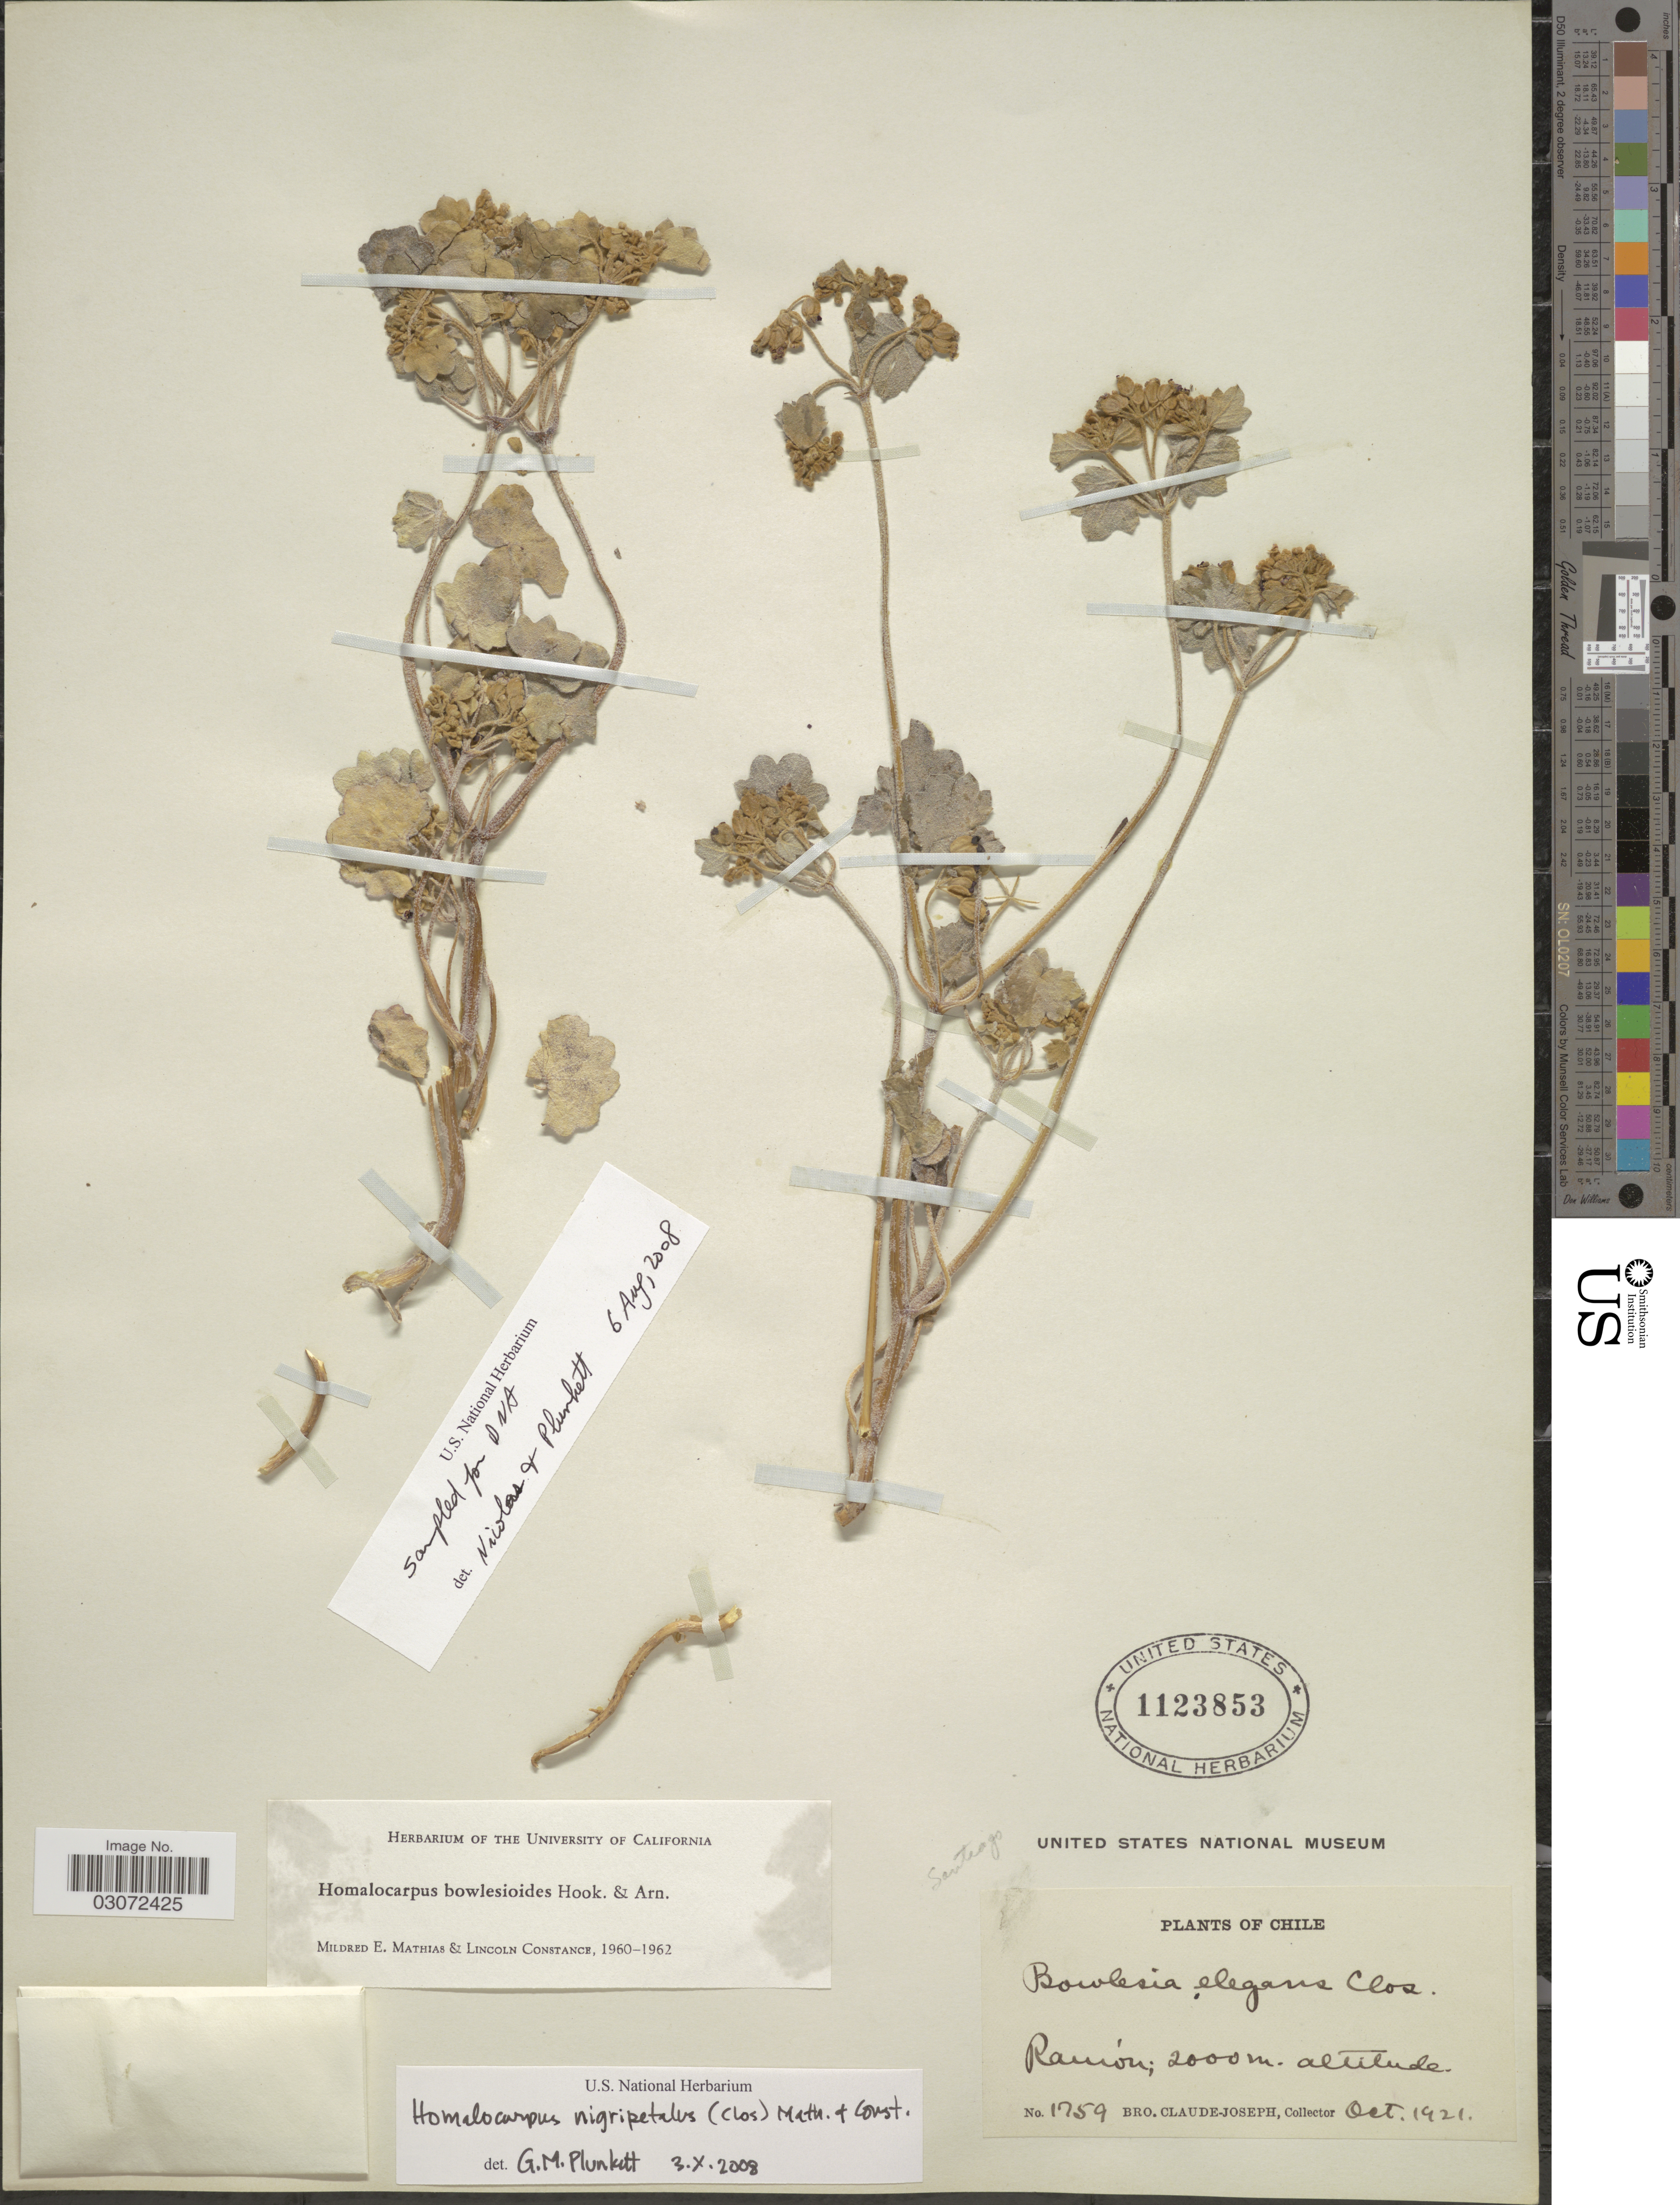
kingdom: Plantae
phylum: Tracheophyta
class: Magnoliopsida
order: Apiales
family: Apiaceae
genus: Homalocarpus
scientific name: Homalocarpus nigripetalus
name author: (Clos ex J. Gay) Mathias & Constance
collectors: Bro. Claude-Joseph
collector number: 1759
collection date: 1921-10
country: Chile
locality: Ramón.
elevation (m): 2000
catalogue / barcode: US 1123853